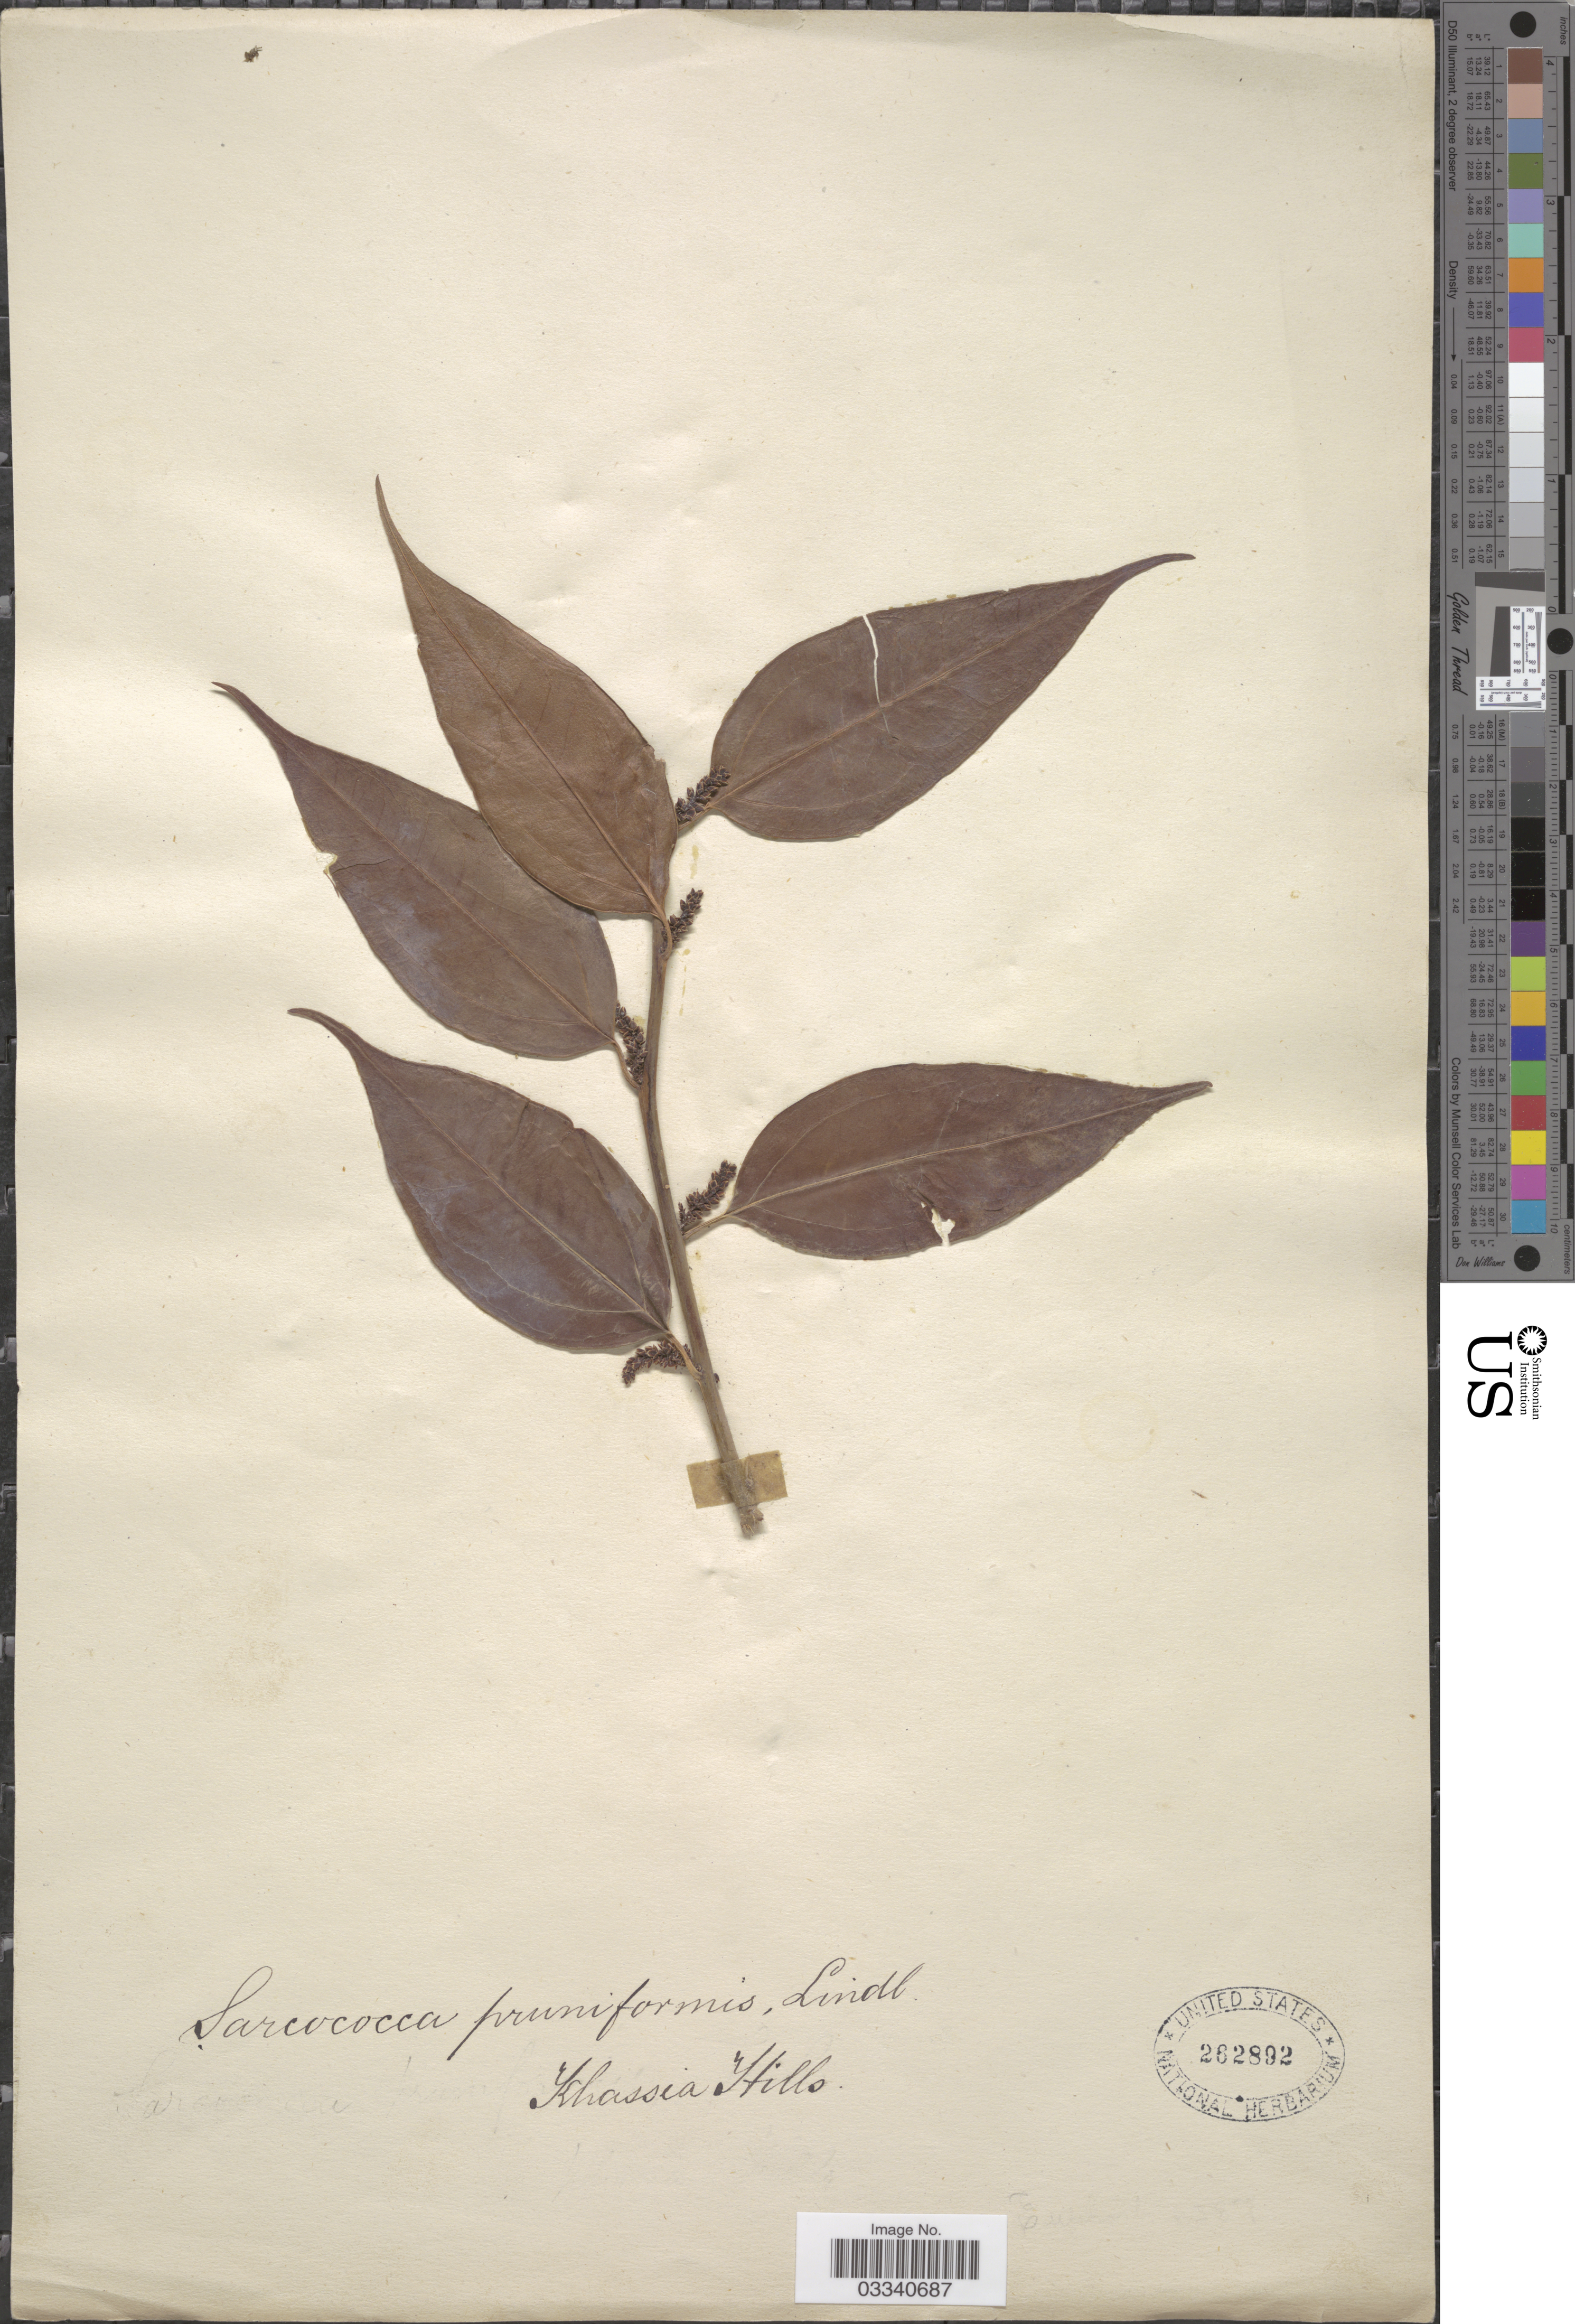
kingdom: Plantae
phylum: Tracheophyta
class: Magnoliopsida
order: Buxales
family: Buxaceae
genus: Sarcococca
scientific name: Sarcococca coriacea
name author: Müll. Arg.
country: India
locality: Khassia Hills.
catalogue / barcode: US 262891